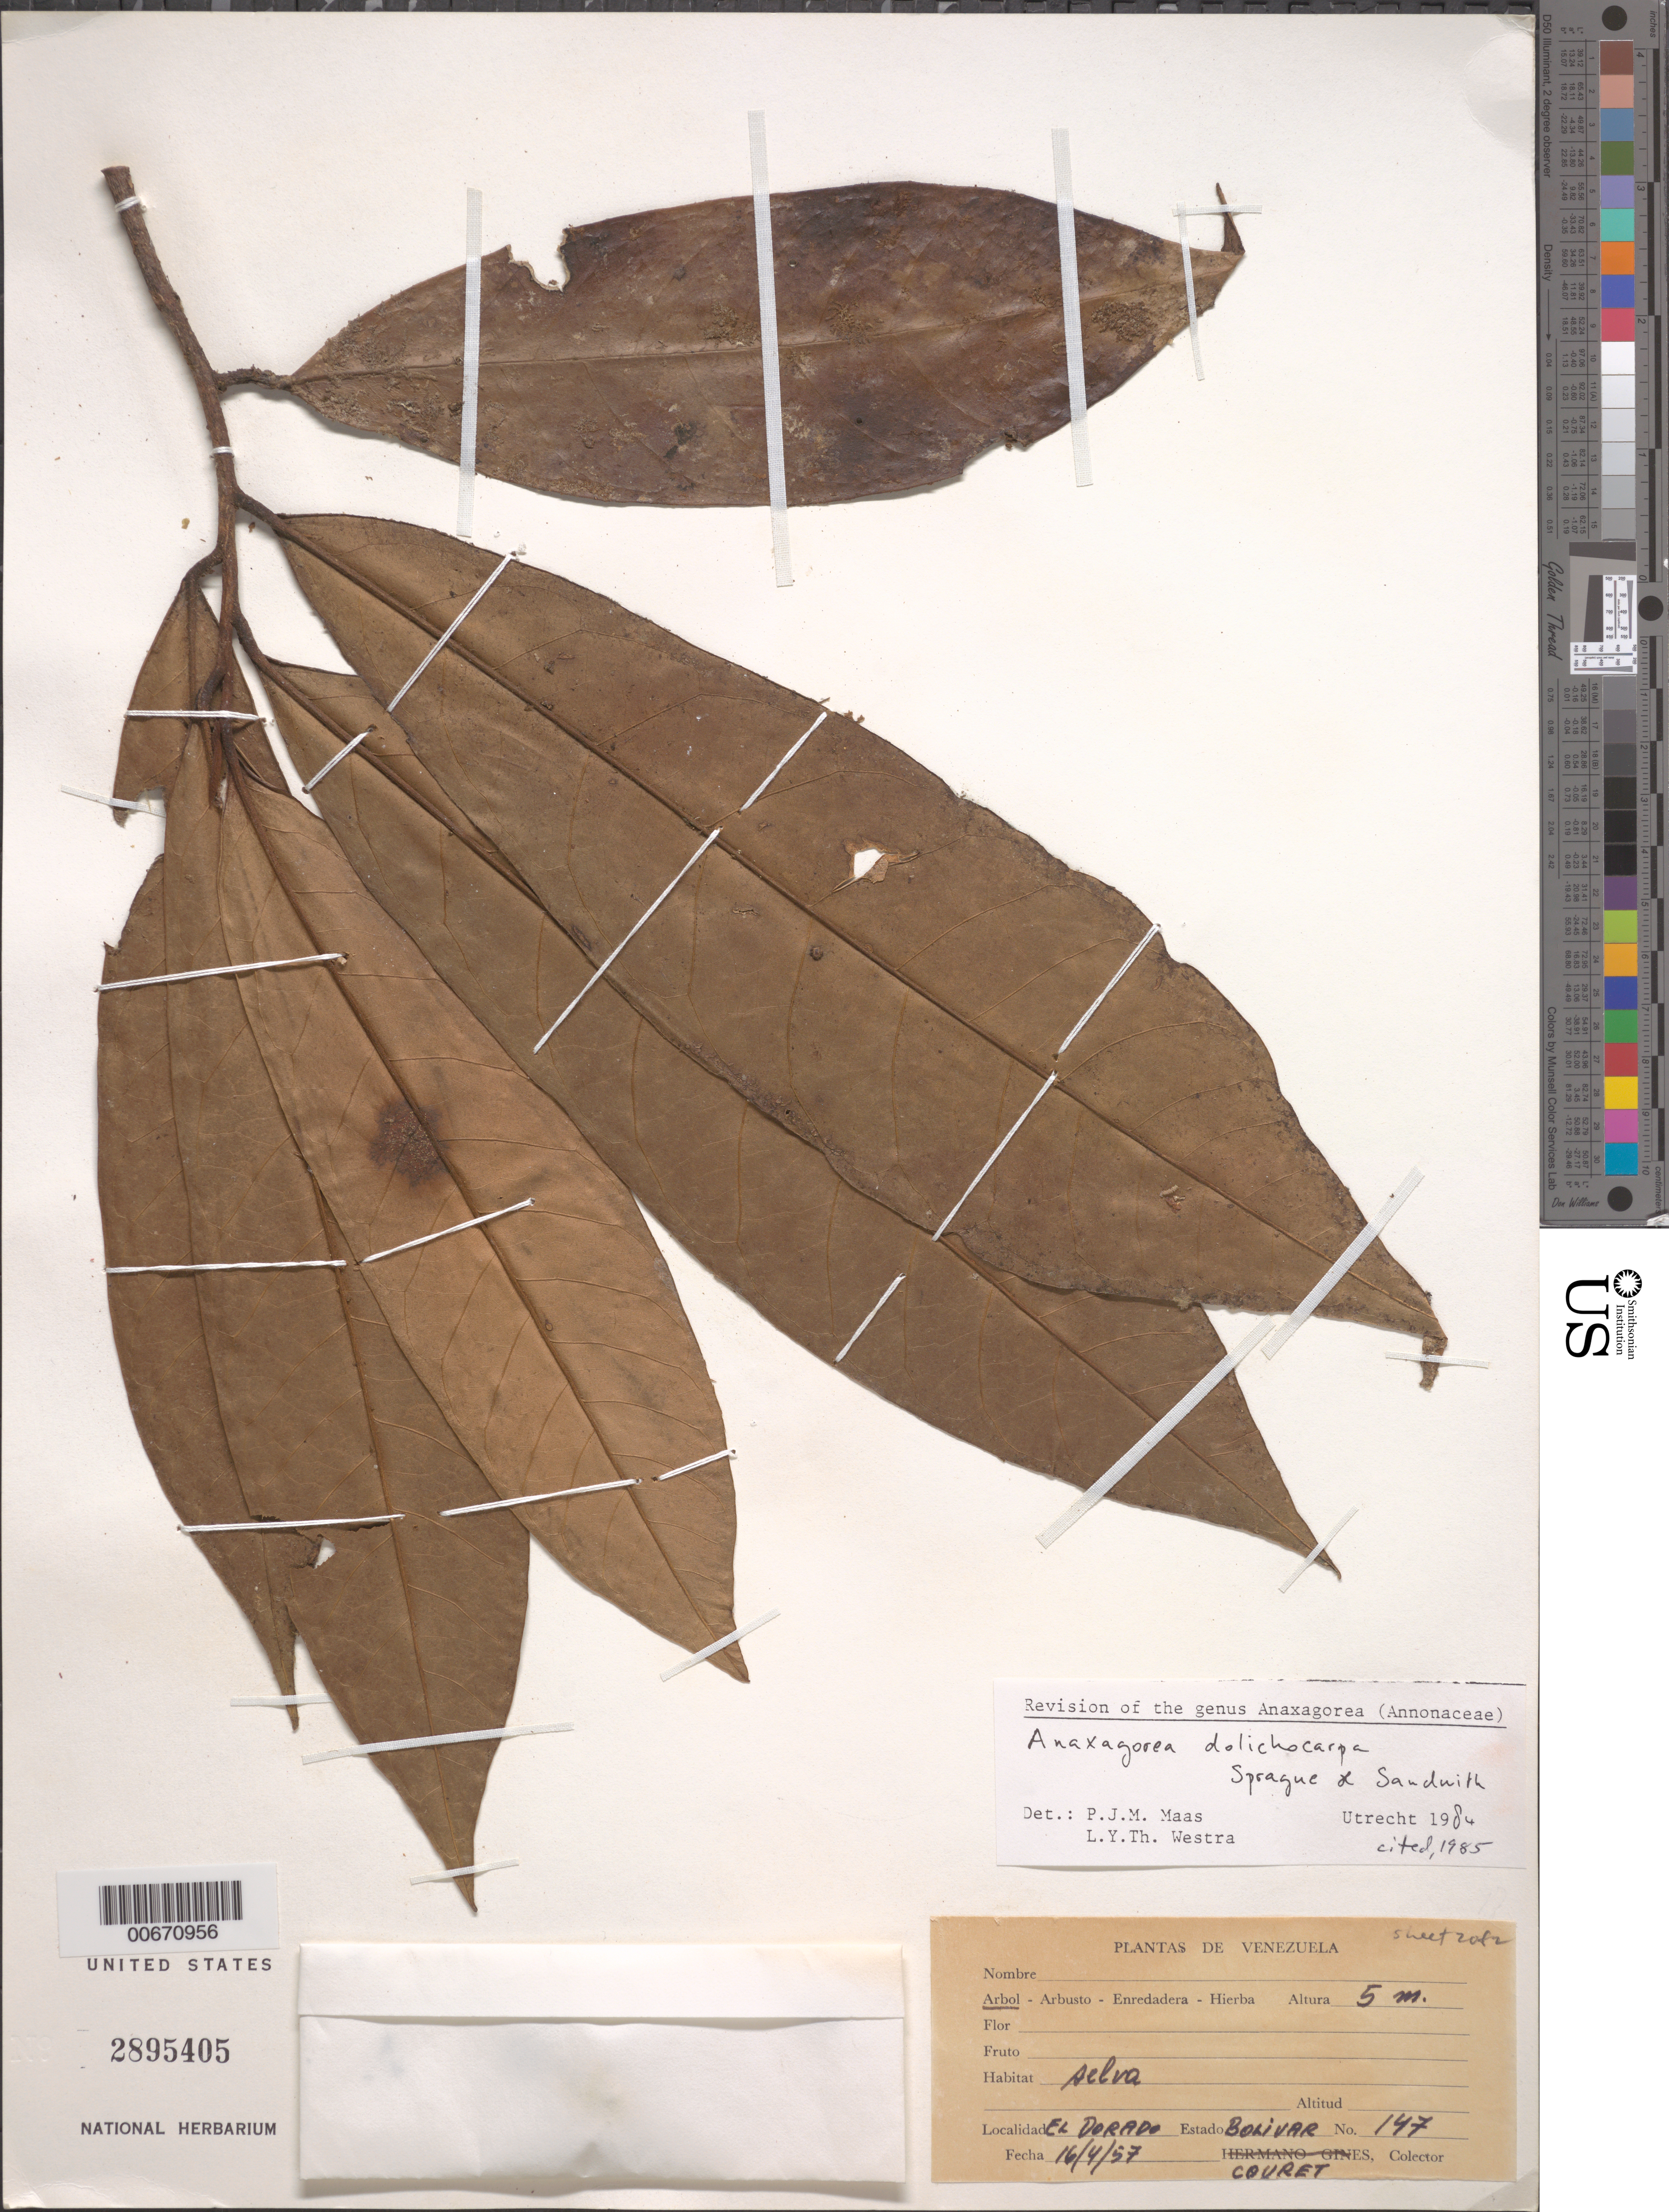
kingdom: Plantae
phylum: Tracheophyta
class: Magnoliopsida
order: Magnoliales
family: Annonaceae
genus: Anaxagorea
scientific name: Anaxagorea dolichocarpa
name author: Sprague & Sandwith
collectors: -. Couret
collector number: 147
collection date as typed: Transcribed d/m/y: 16/4/57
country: Venezuela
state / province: Bolivar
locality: El Dorado.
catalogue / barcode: US 2895405